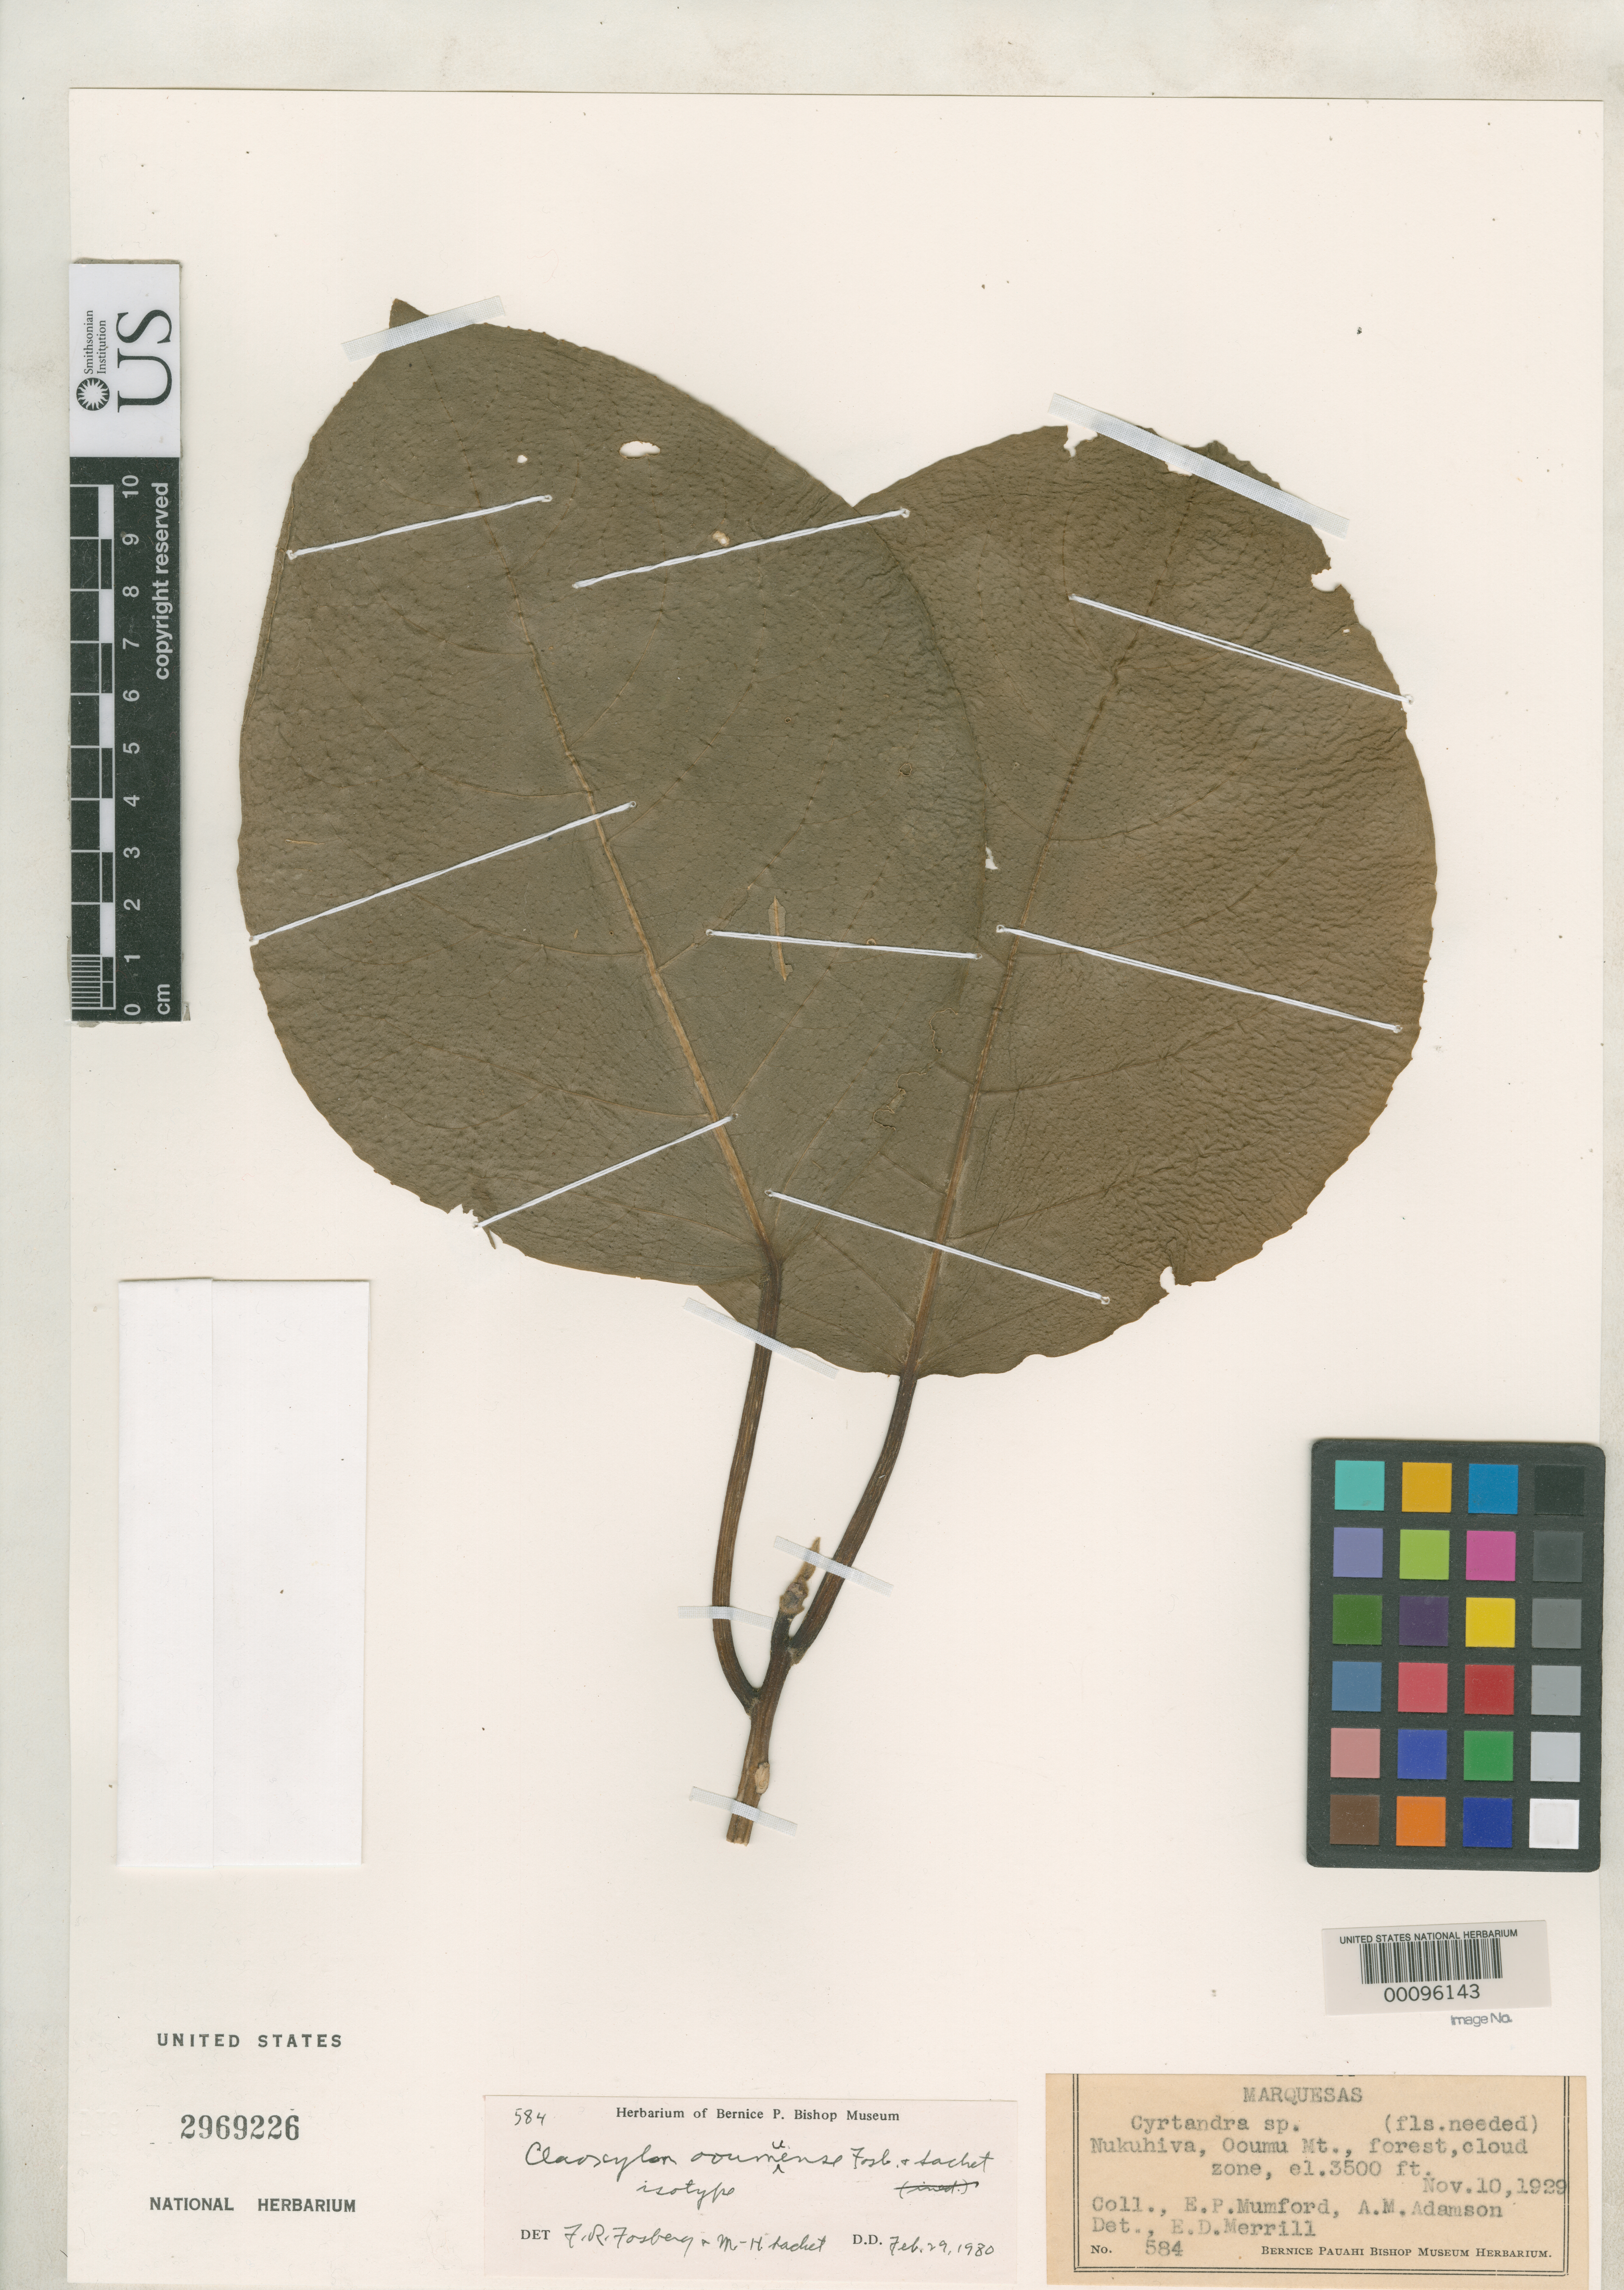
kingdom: Plantae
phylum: Tracheophyta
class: Magnoliopsida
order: Malpighiales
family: Euphorbiaceae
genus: Claoxylon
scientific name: Claoxylon ooumuense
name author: Fosberg & Sachet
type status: Isotype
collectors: E. Mumford & A. M. Adamson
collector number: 584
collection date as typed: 10 Nov 1929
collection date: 1929-11-10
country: French Polynesia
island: Nuku Hiva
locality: Ooumu Mt.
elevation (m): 1067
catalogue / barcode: US 2969226